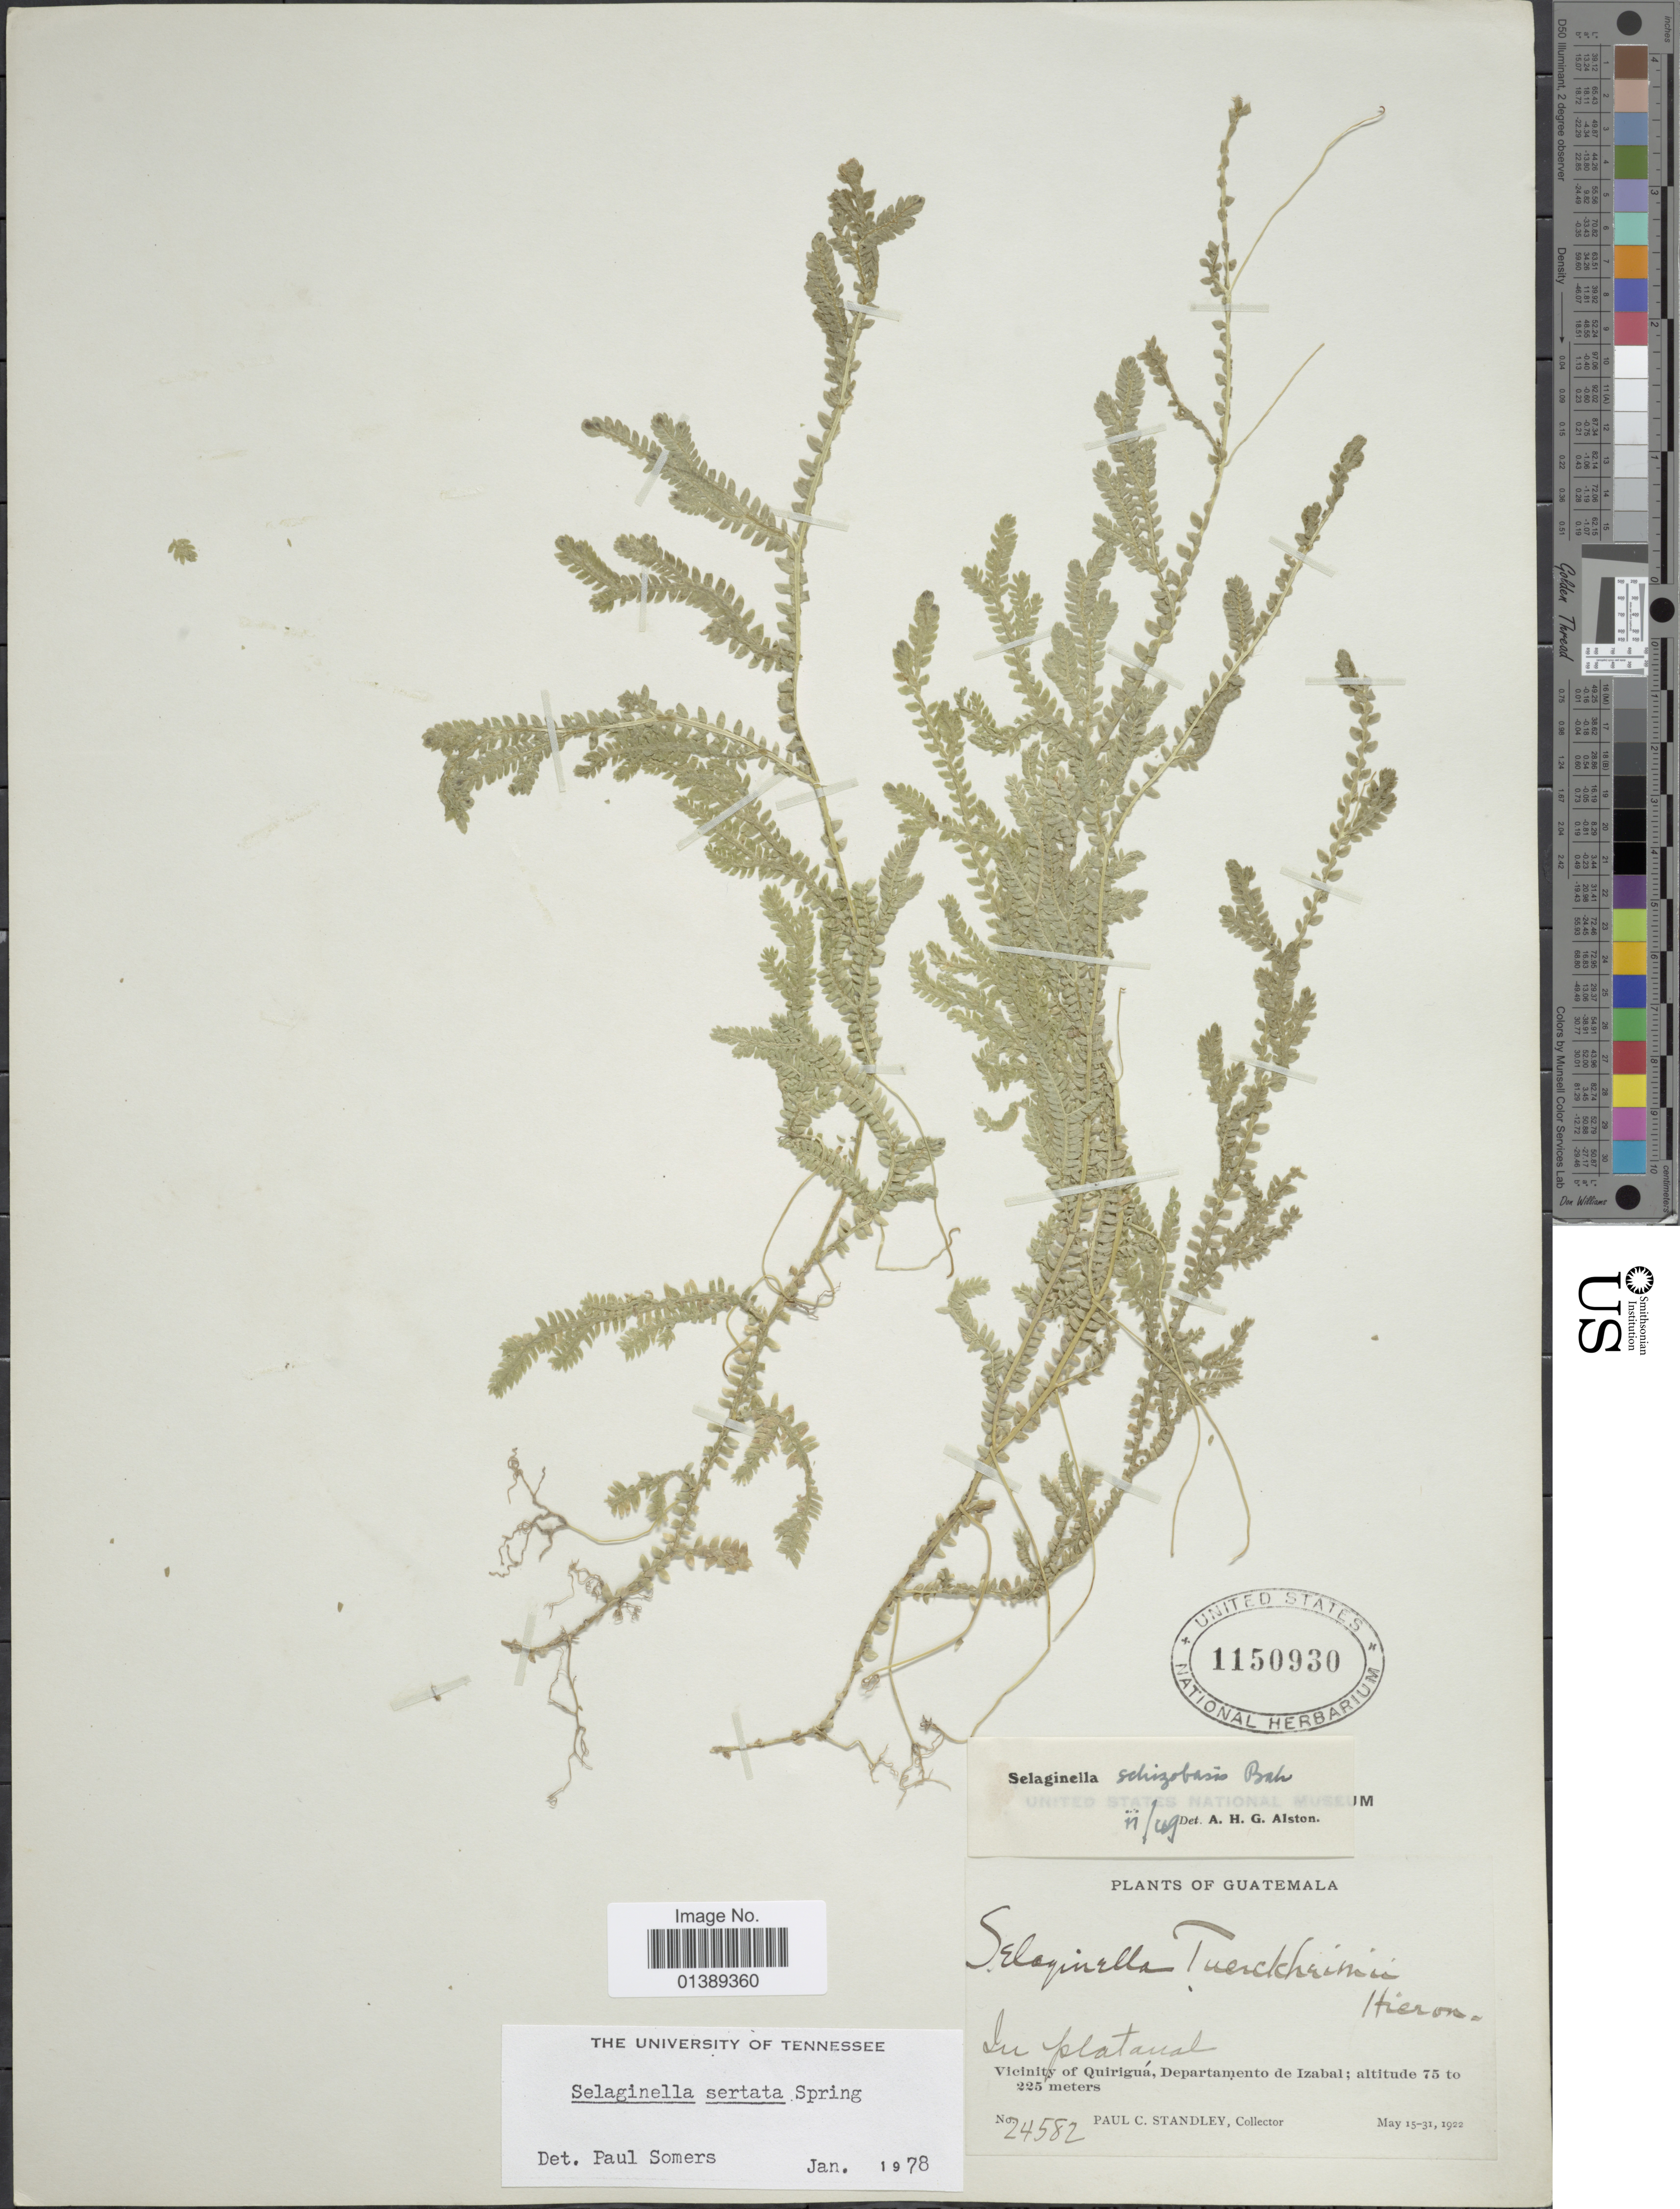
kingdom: Plantae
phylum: Tracheophyta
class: Lycopodiopsida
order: Selaginellales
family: Selaginellaceae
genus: Selaginella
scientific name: Selaginella sertata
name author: Spring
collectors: P. C. Standley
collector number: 24582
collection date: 1922-05-15/1922-05-31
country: Guatemala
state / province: Izabal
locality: Vicinity of Quiriguá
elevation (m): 75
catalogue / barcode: US 1150930